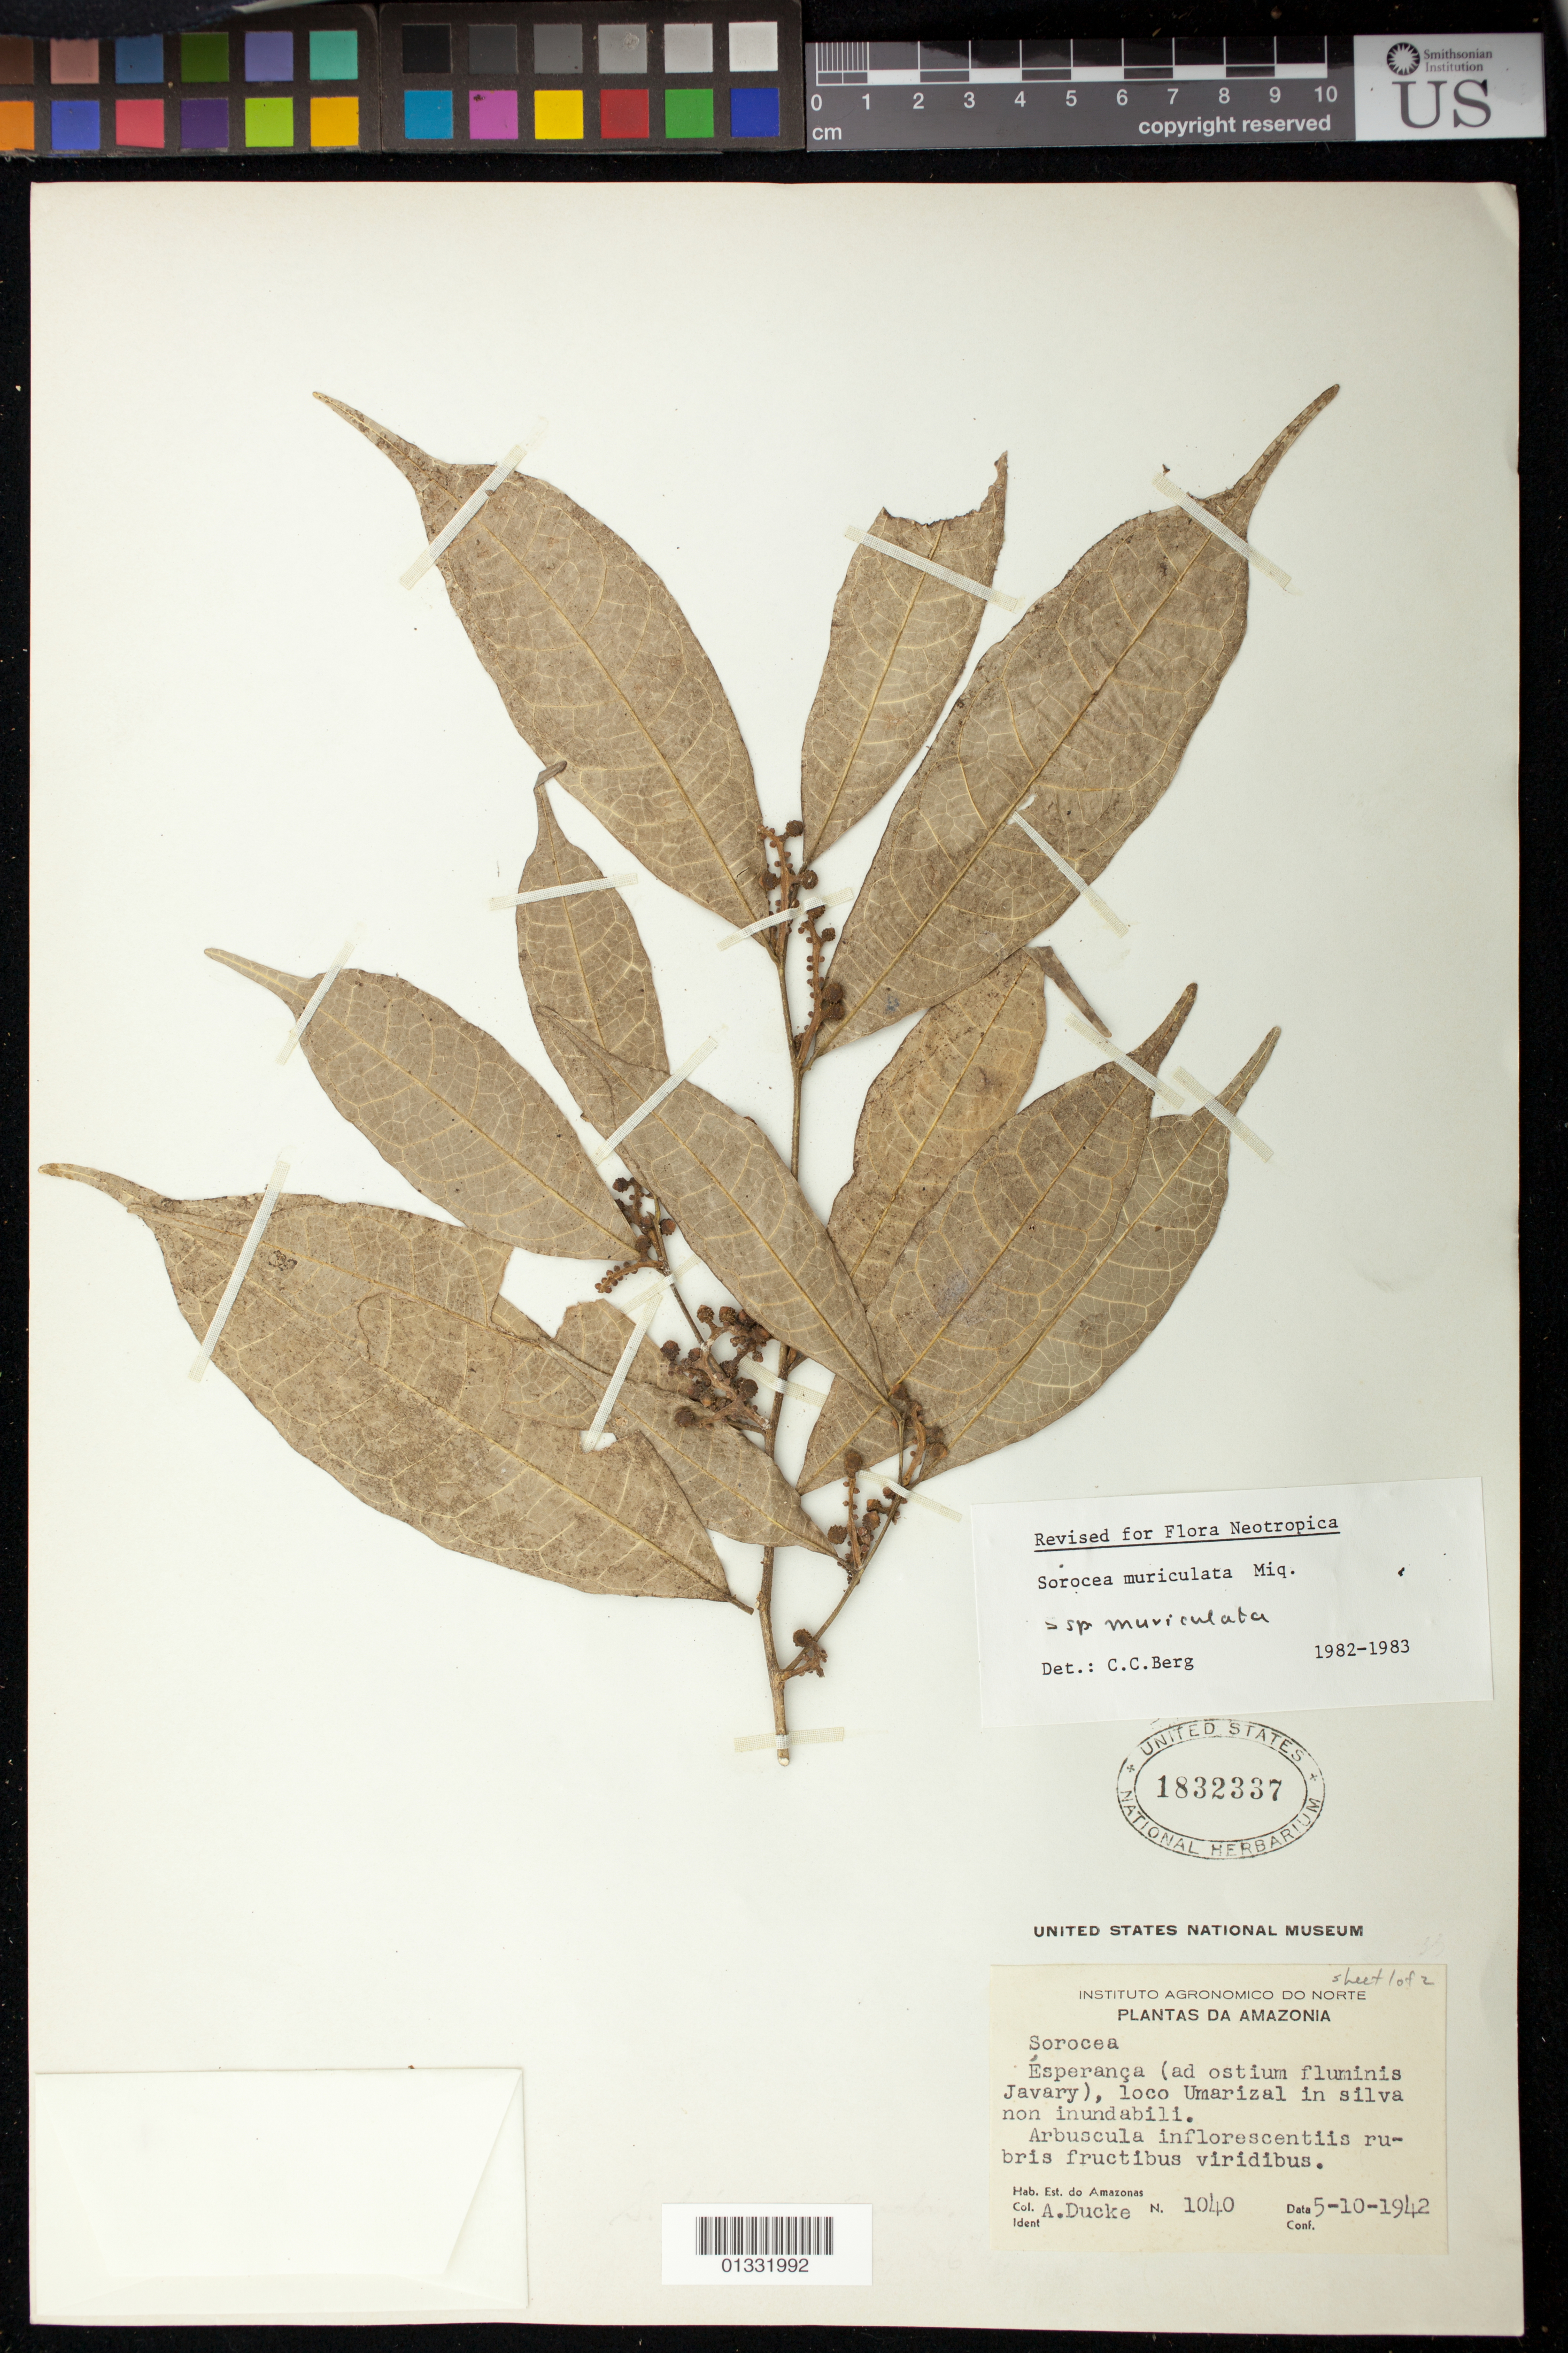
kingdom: Plantae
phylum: Tracheophyta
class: Magnoliopsida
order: Rosales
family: Moraceae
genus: Sorocea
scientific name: Sorocea muriculata subsp. muriculata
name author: Miq.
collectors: A. Ducke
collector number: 1040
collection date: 1942-10-05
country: Brazil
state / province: Amazonas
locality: Ésperança (ad ostium fluminis Javary)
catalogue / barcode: US 1832337